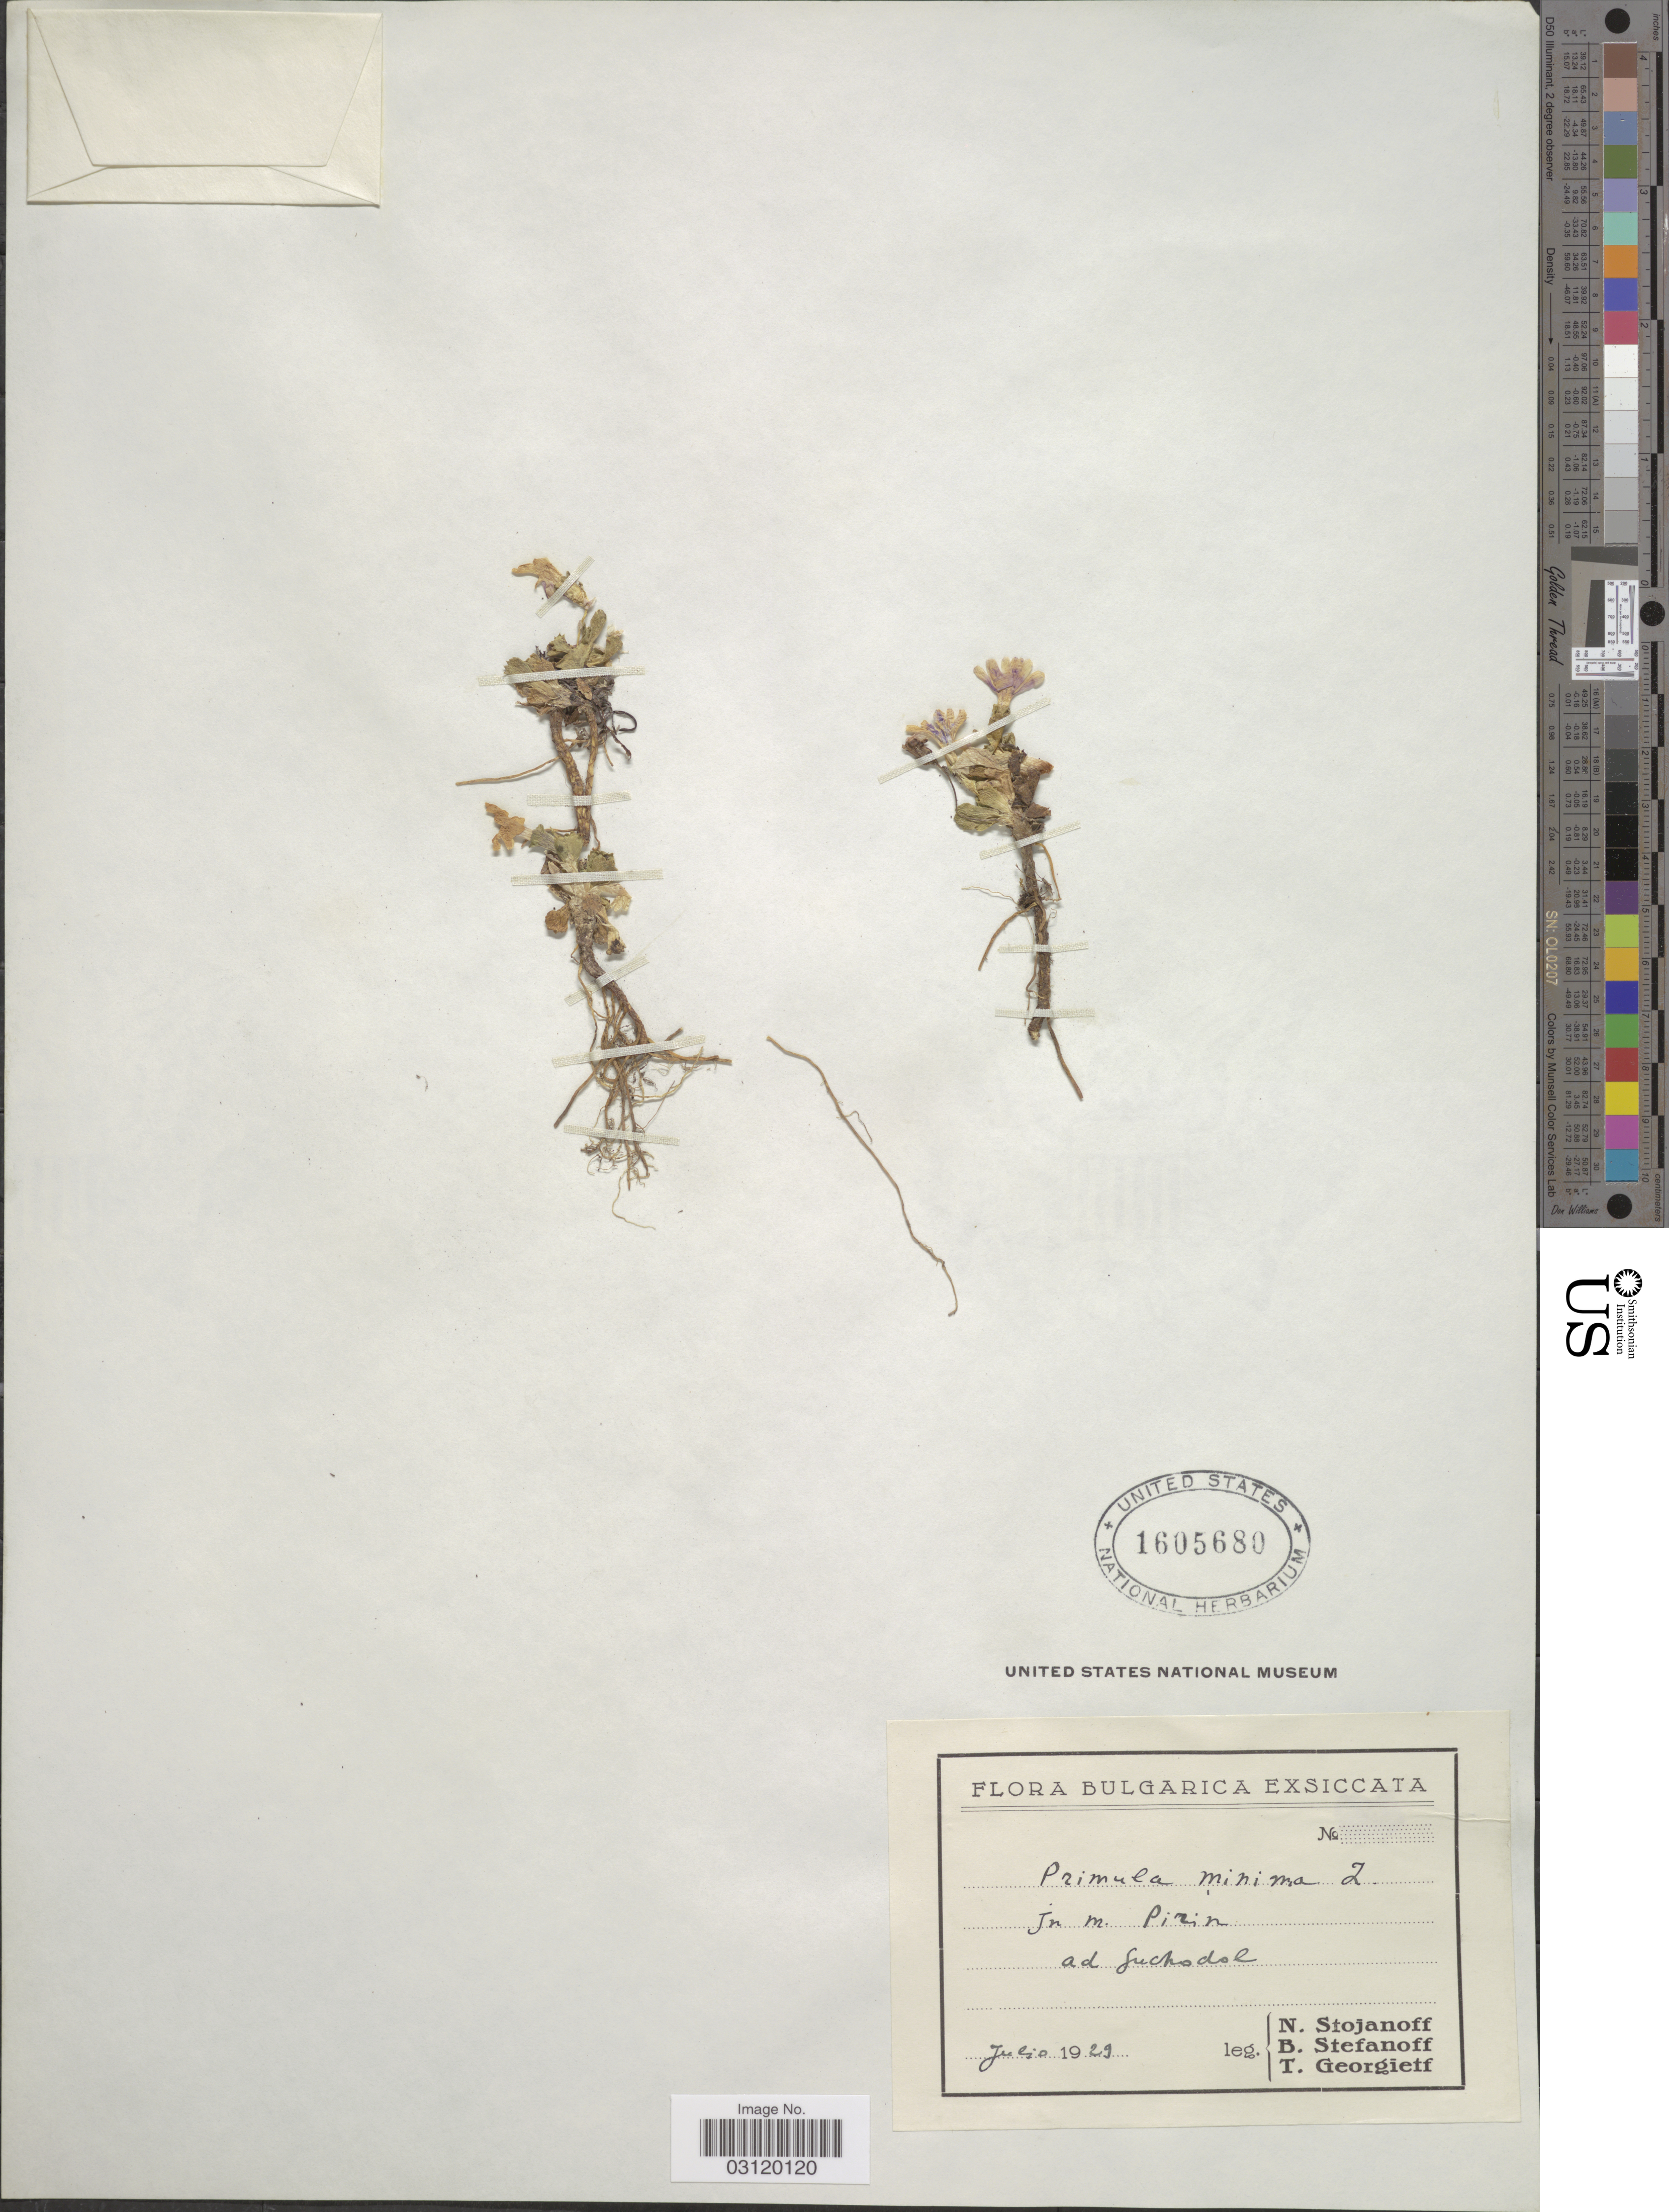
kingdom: Plantae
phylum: Tracheophyta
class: Magnoliopsida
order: Ericales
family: Primulaceae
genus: Primula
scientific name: Primula minima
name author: L.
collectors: N. Stojanoff, B. Stefanoff & T. Georgieff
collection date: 1929-07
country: Bulgaria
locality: Bulgarica. In m. Pirin ad Suchodol.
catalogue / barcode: US 1605680